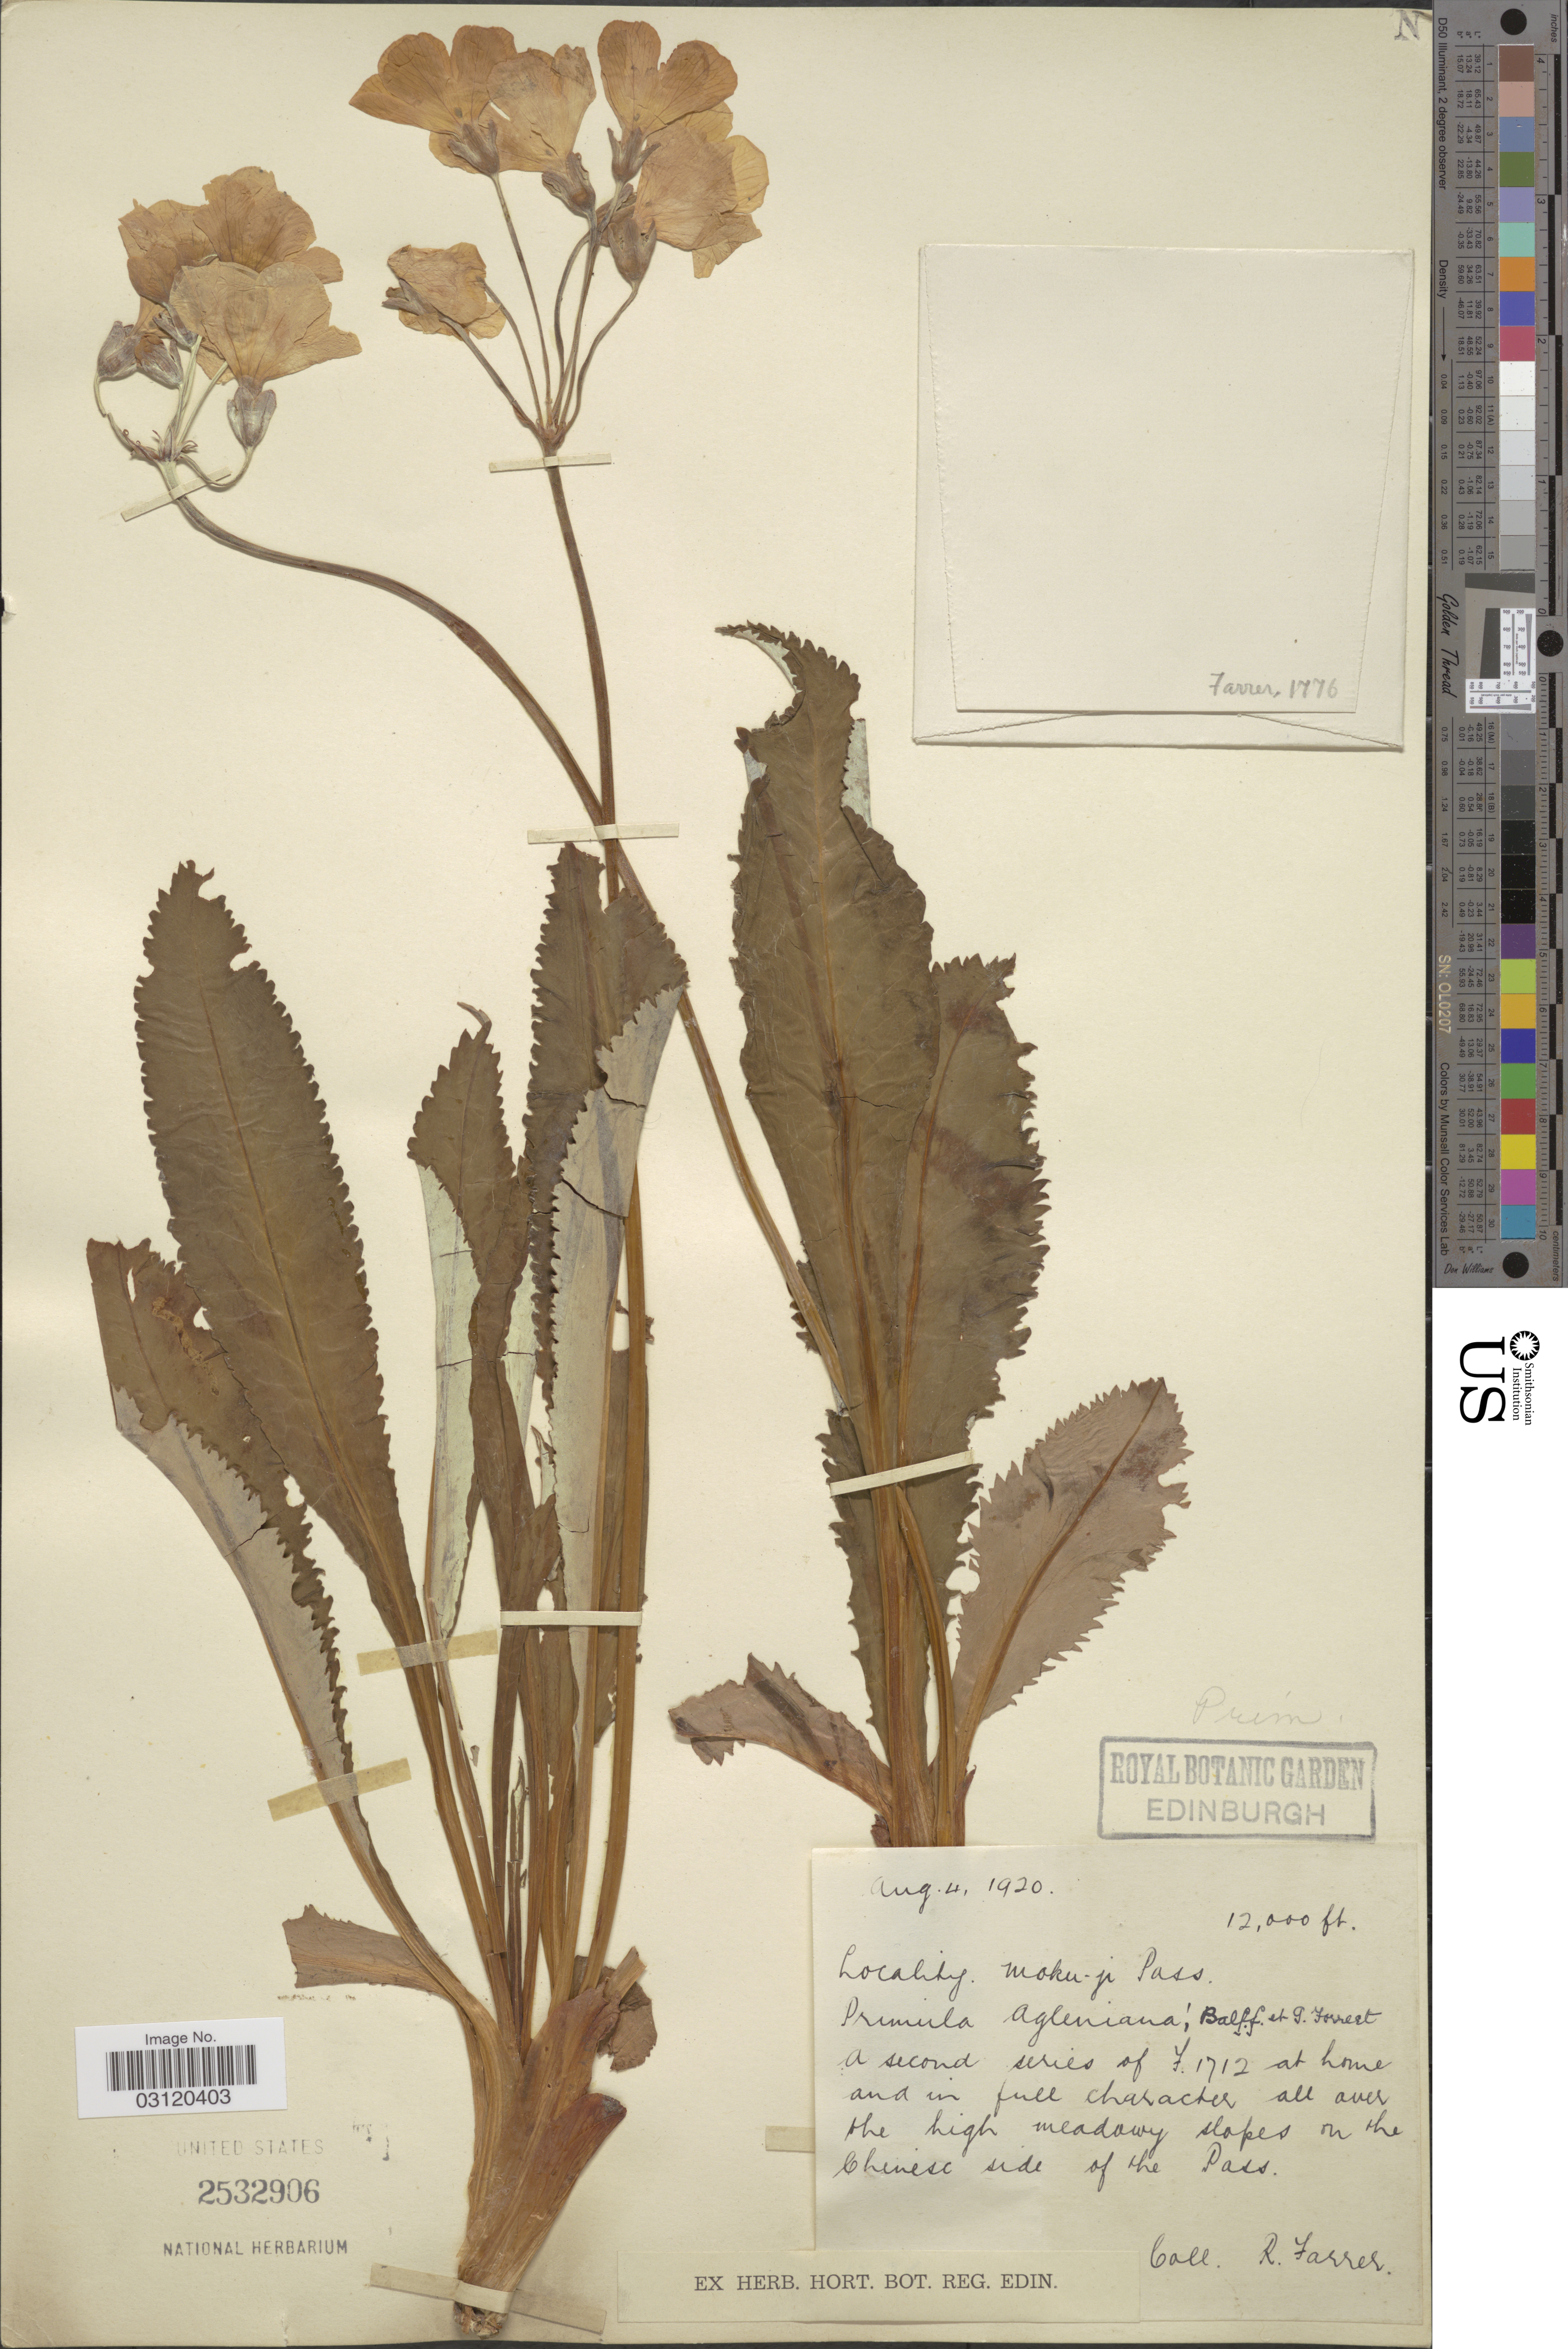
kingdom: Plantae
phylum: Tracheophyta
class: Magnoliopsida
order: Ericales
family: Primulaceae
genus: Primula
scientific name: Primula agleniana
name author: Balf. f. & Forrest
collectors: R. Farrer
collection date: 1920-08-04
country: Myanmar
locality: Moku-ji Pass.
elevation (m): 3658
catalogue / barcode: US 2532906